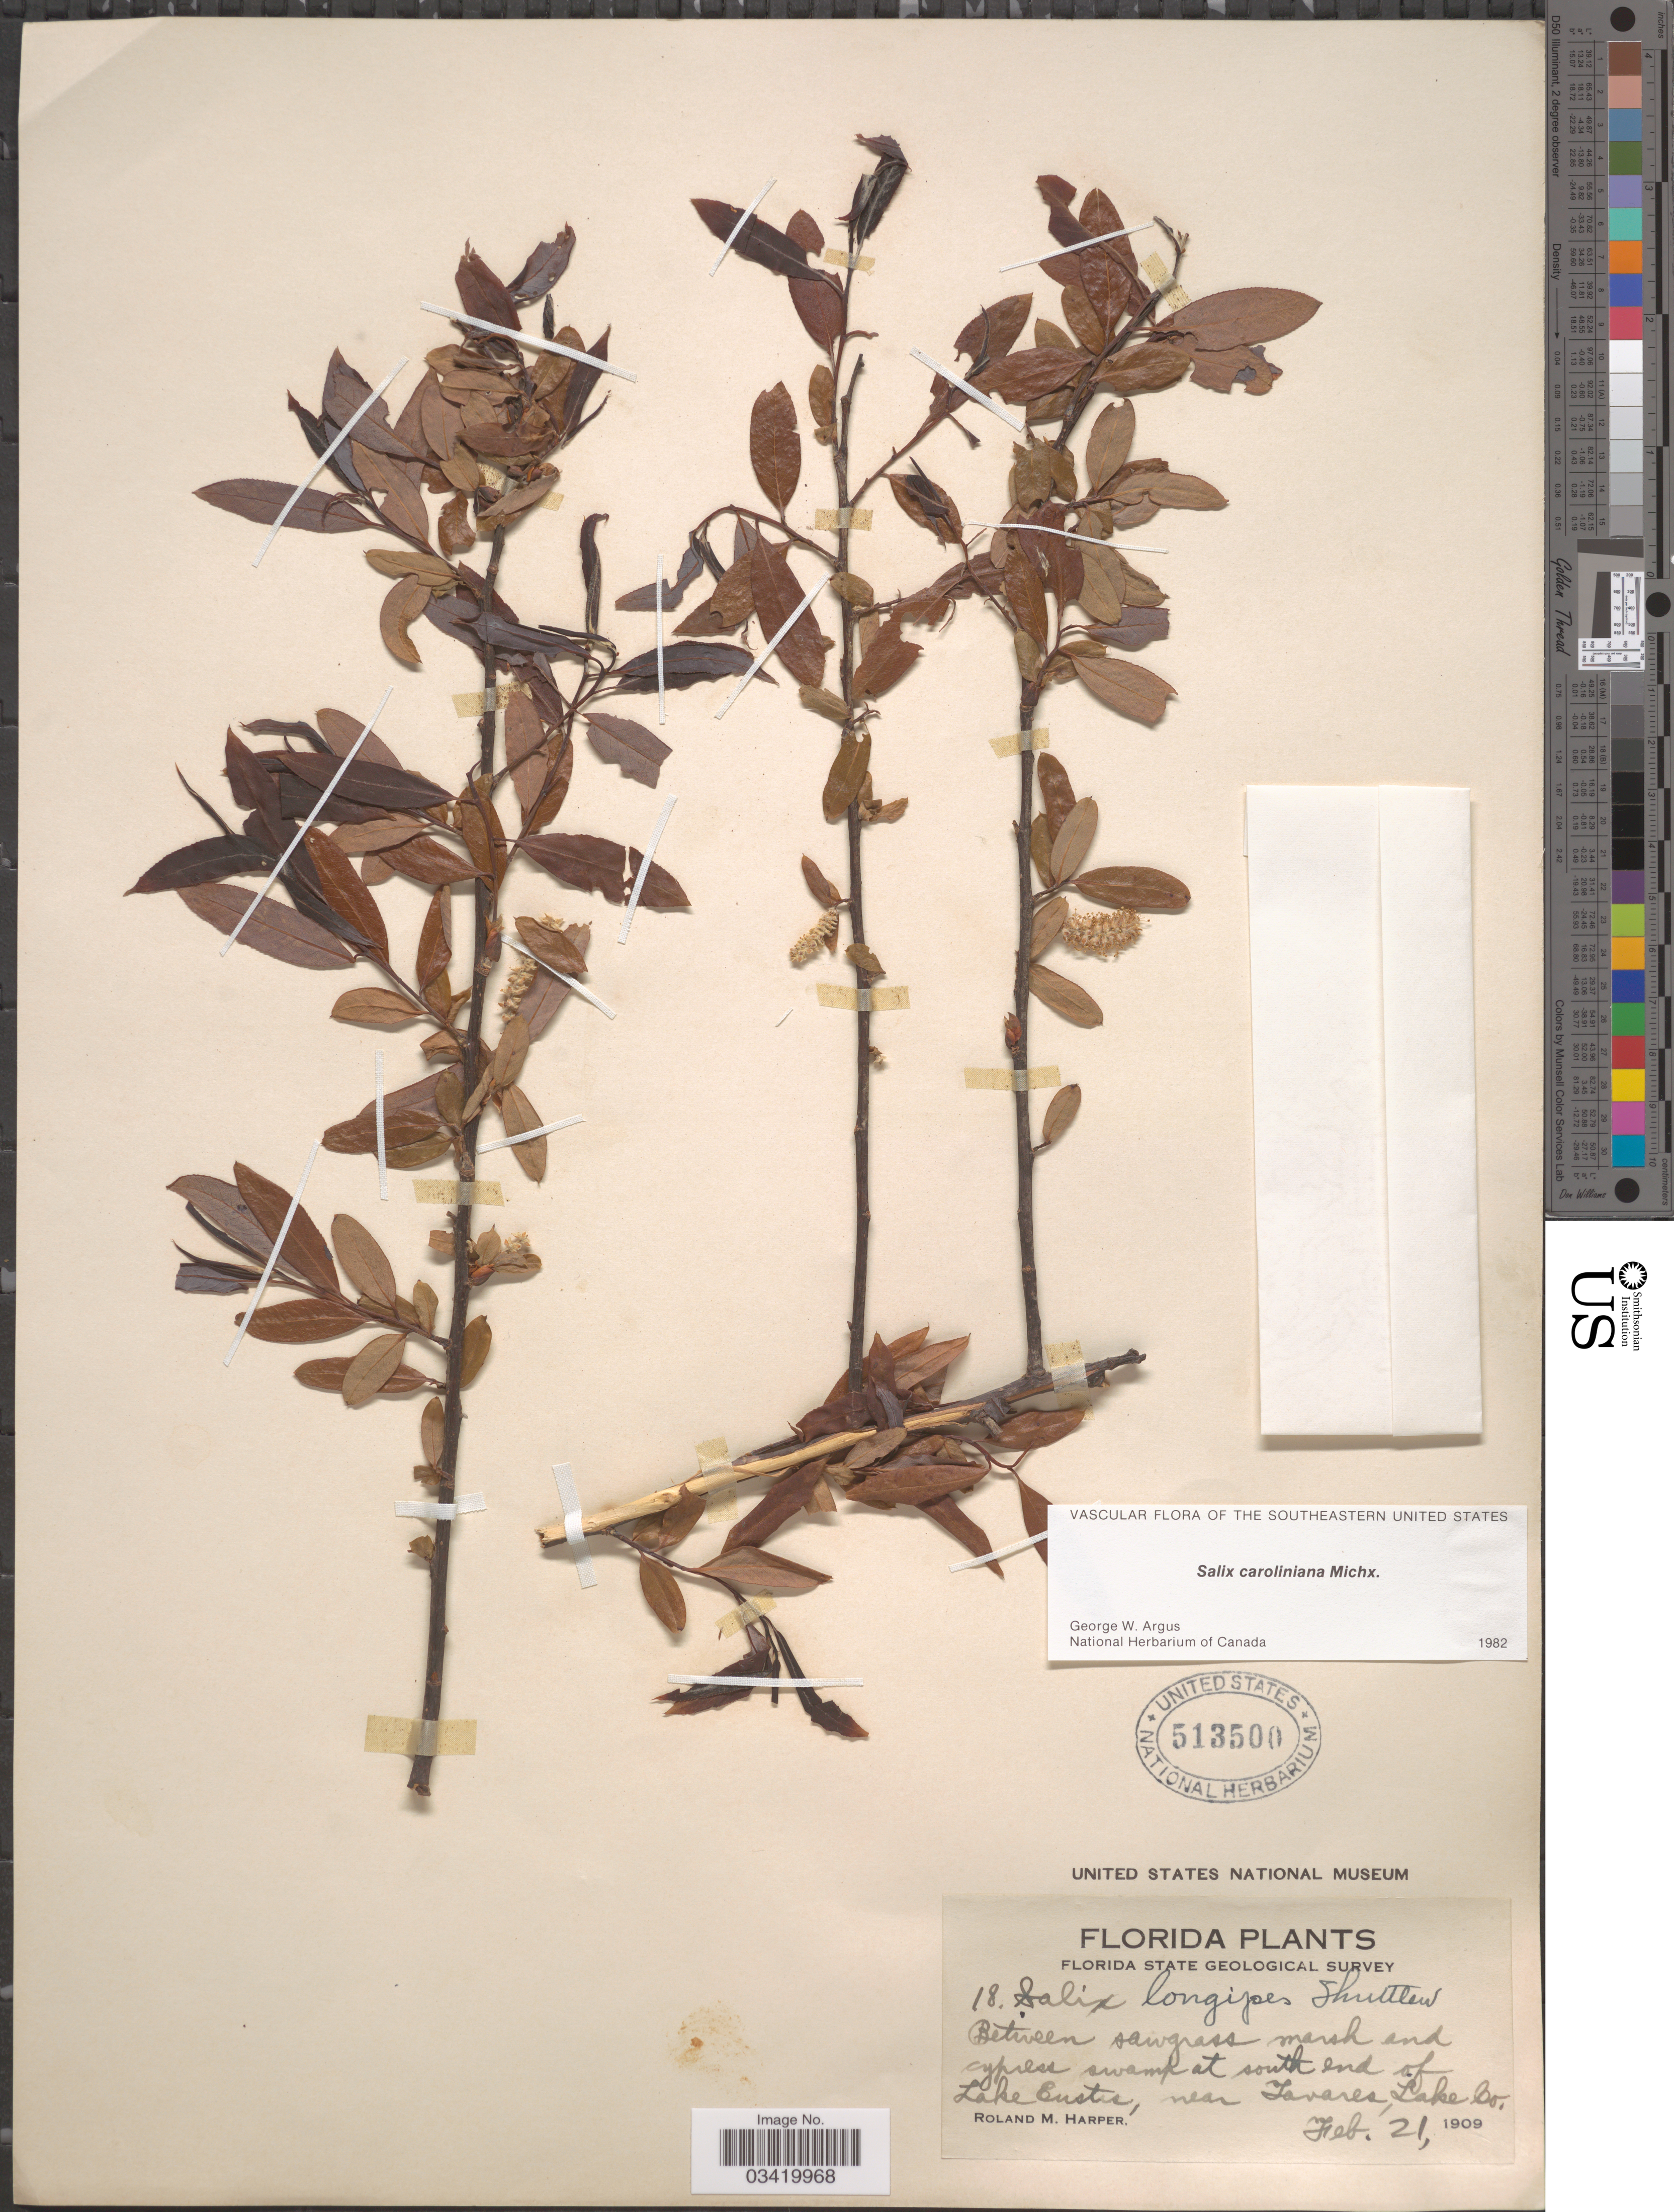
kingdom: Plantae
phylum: Tracheophyta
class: Magnoliopsida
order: Malpighiales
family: Salicaceae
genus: Salix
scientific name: Salix caroliniana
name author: Michx.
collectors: R. M. Harper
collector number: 18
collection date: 1909-02-21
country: United States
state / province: Florida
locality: Between sawgrass marsh and cypress swamp at south end of Lake Eustis, near Tavares, Lake Co.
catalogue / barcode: US 513500